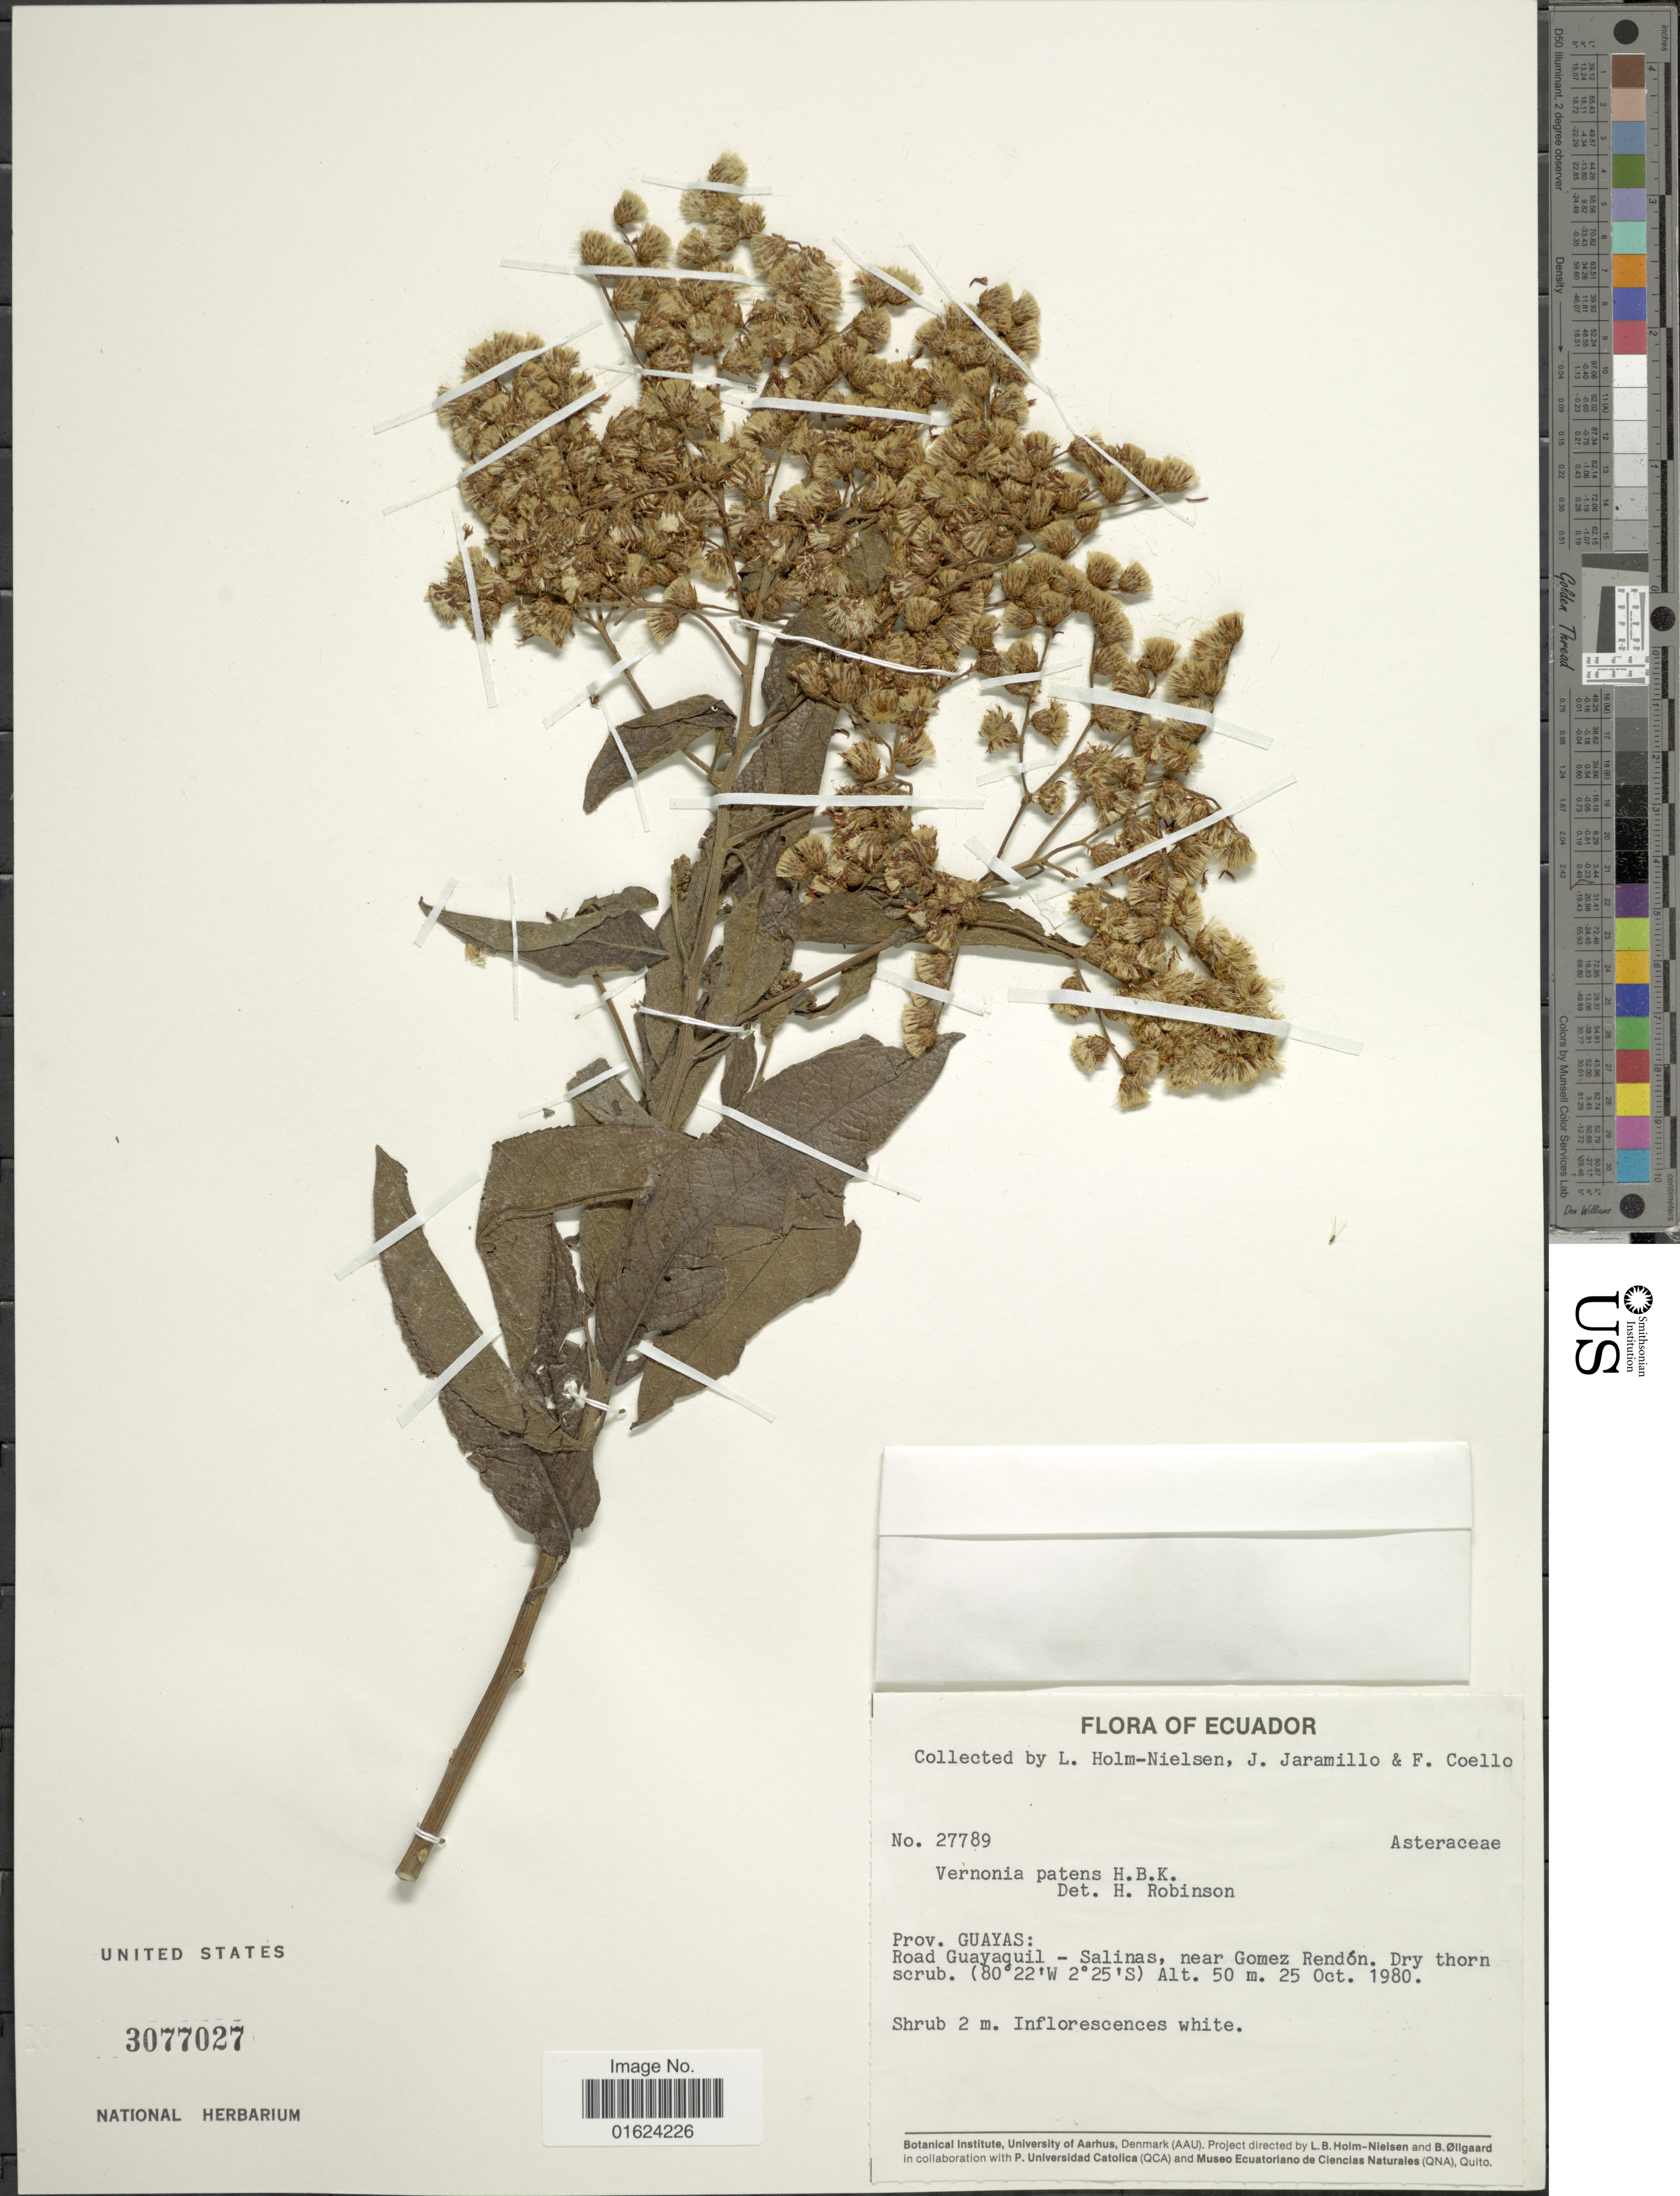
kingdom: Plantae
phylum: Tracheophyta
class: Magnoliopsida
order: Asterales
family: Asteraceae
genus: Vernonanthura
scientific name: Vernonanthura patens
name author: (Kunth) H. Rob.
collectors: L. B. Holm-Nielsen, J. Jaramillo & F. Coelho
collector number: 27789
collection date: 1980-10-25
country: Ecuador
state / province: Guayas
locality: Prov. Guayas: Road Guayaquil - Salinas near Gomez Rendon.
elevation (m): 50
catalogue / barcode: US 3077027